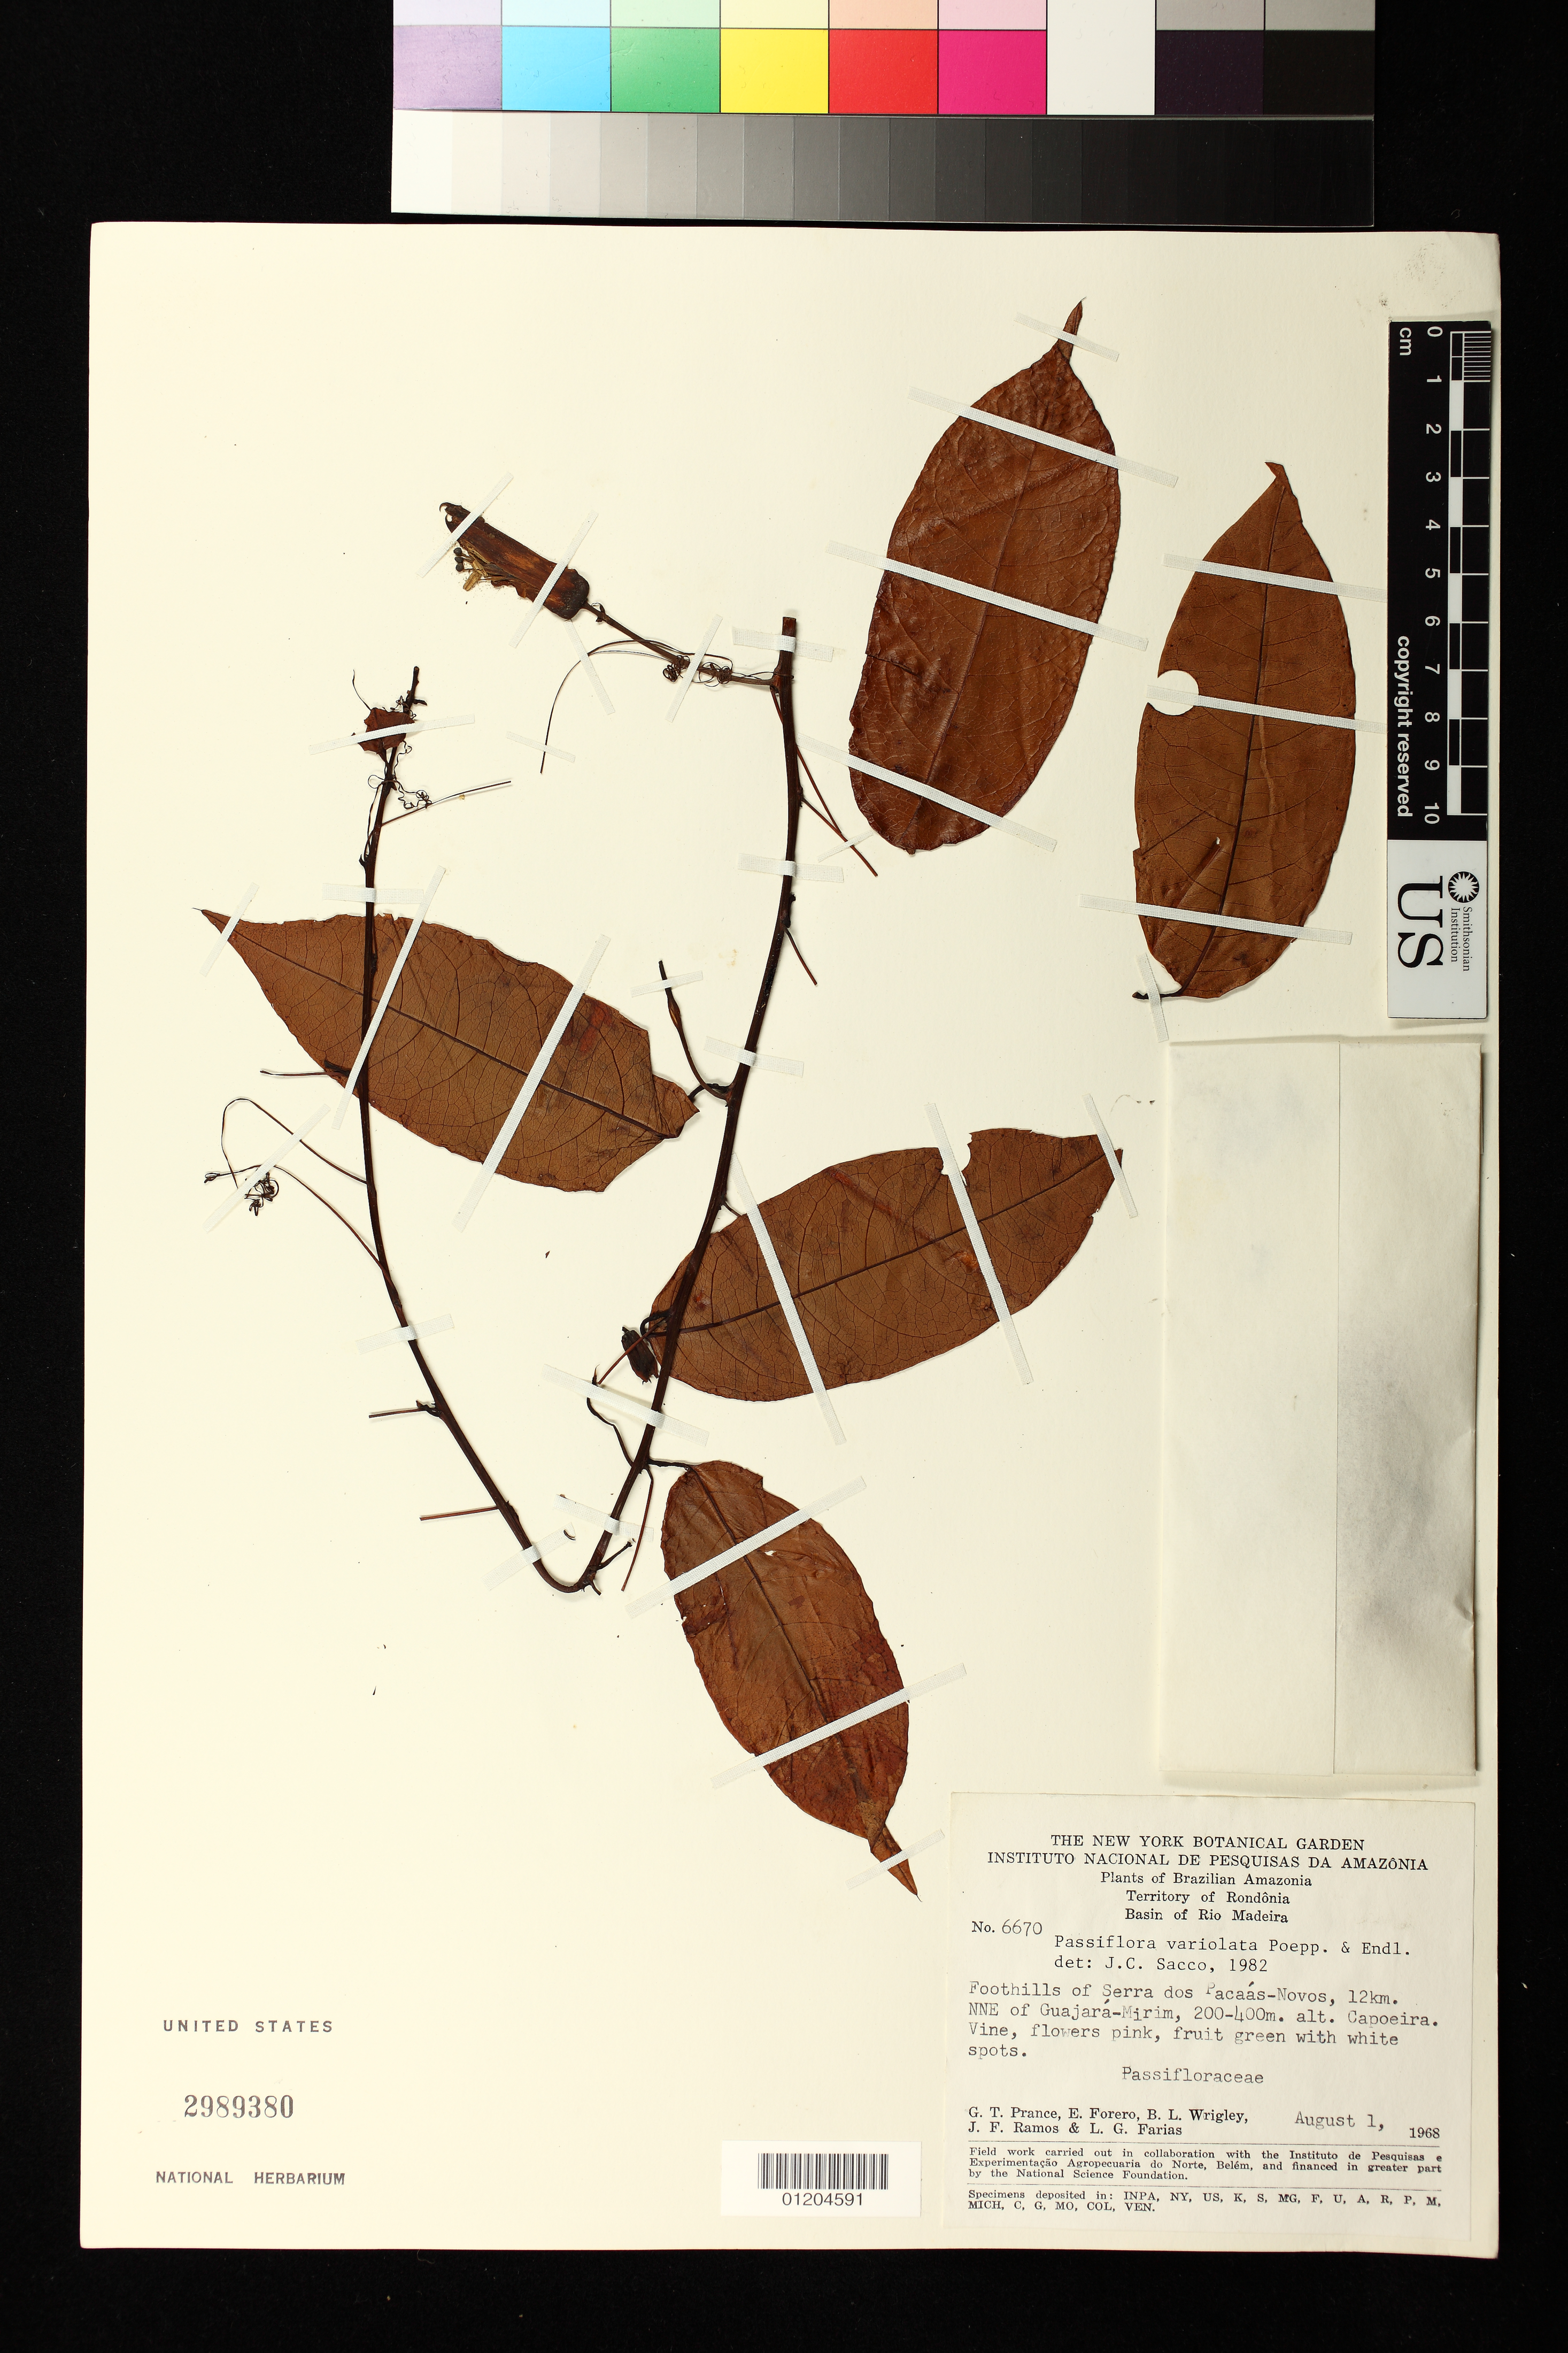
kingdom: Plantae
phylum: Tracheophyta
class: Magnoliopsida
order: Malpighiales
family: Passifloraceae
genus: Passiflora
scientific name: Passiflora variolata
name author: Poepp. & Endl.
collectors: G. T. Prance, E. Forero, B. L. Wrigley, J. F. Ramos & L. G. Farias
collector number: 6670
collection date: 1968-08-01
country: Brazil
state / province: Rondonia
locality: Basin of Rio Madeira.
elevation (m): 200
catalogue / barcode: US 2989380